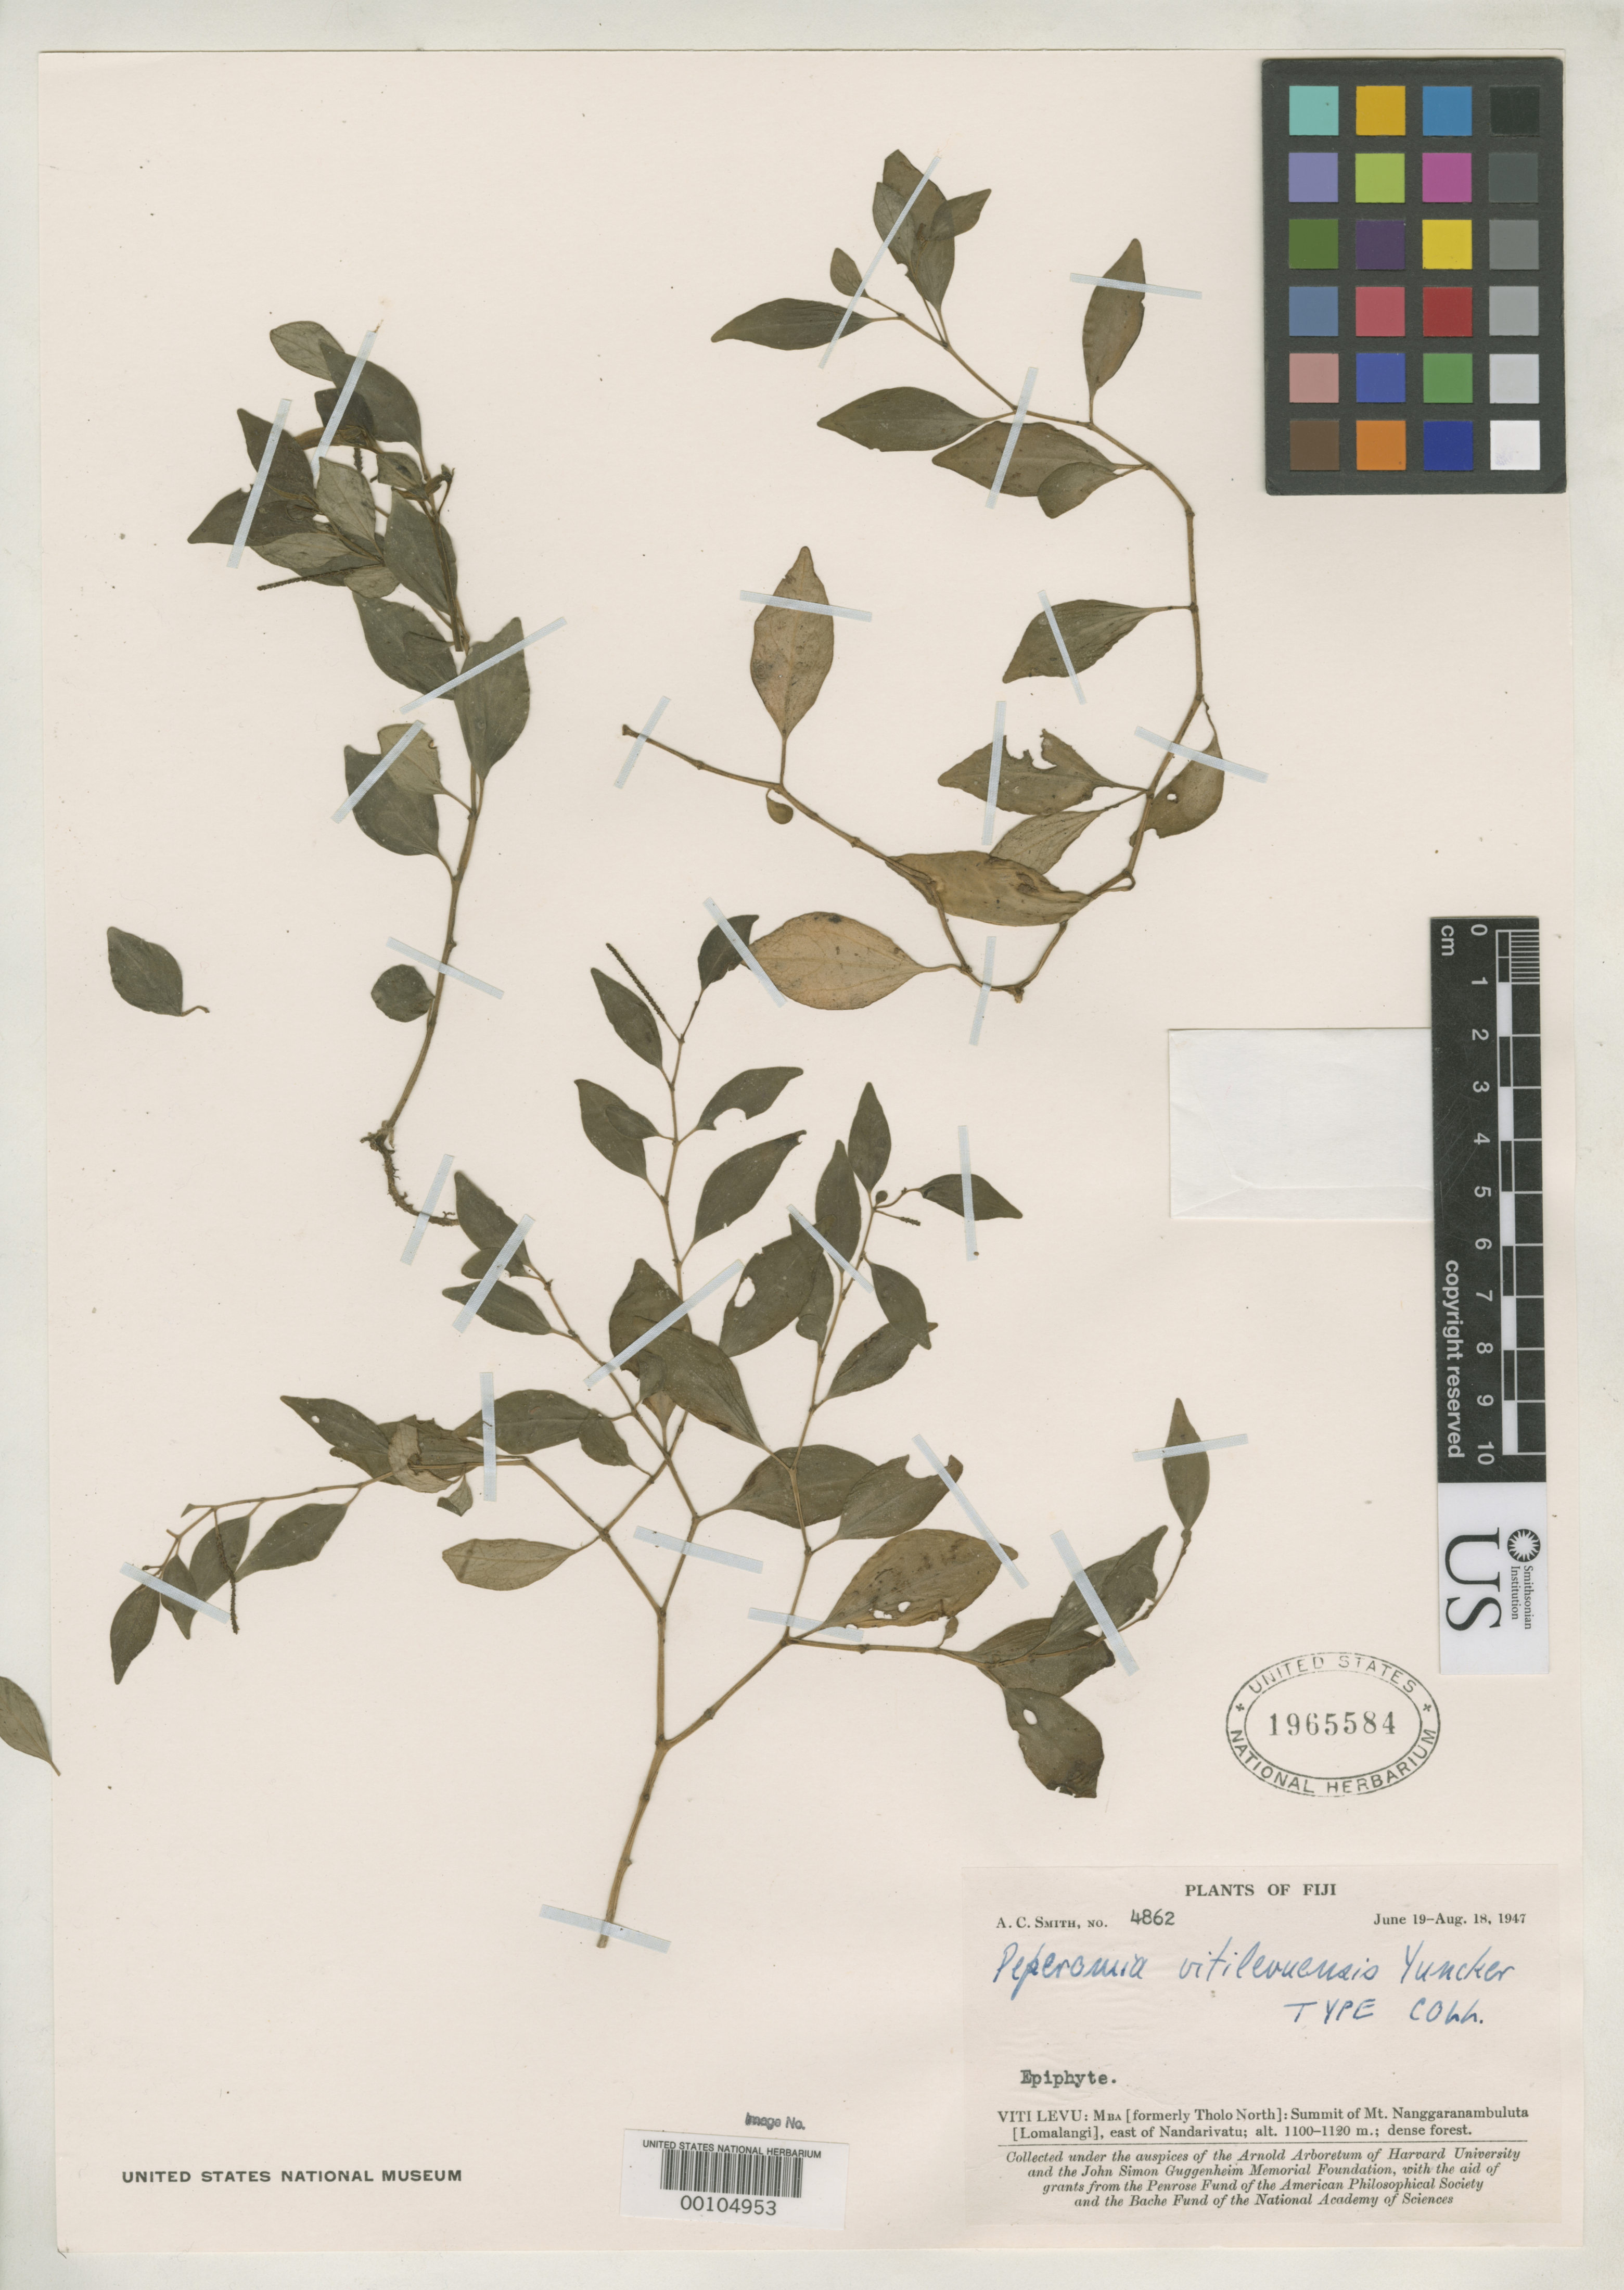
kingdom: Plantae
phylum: Tracheophyta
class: Magnoliopsida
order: Piperales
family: Piperaceae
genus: Peperomia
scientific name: Peperomia vitilevuensis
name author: Yunck.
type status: Isotype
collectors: A. C. Smith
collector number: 4862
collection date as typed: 23 Jun 1947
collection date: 1947-06-23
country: Fiji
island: Viti Levu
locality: Mba (Tholo North), summit of Mt. Nanggaranambuluta, E of Nandarivatu. [Viti Levu Group]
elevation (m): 1100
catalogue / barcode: US 1965584